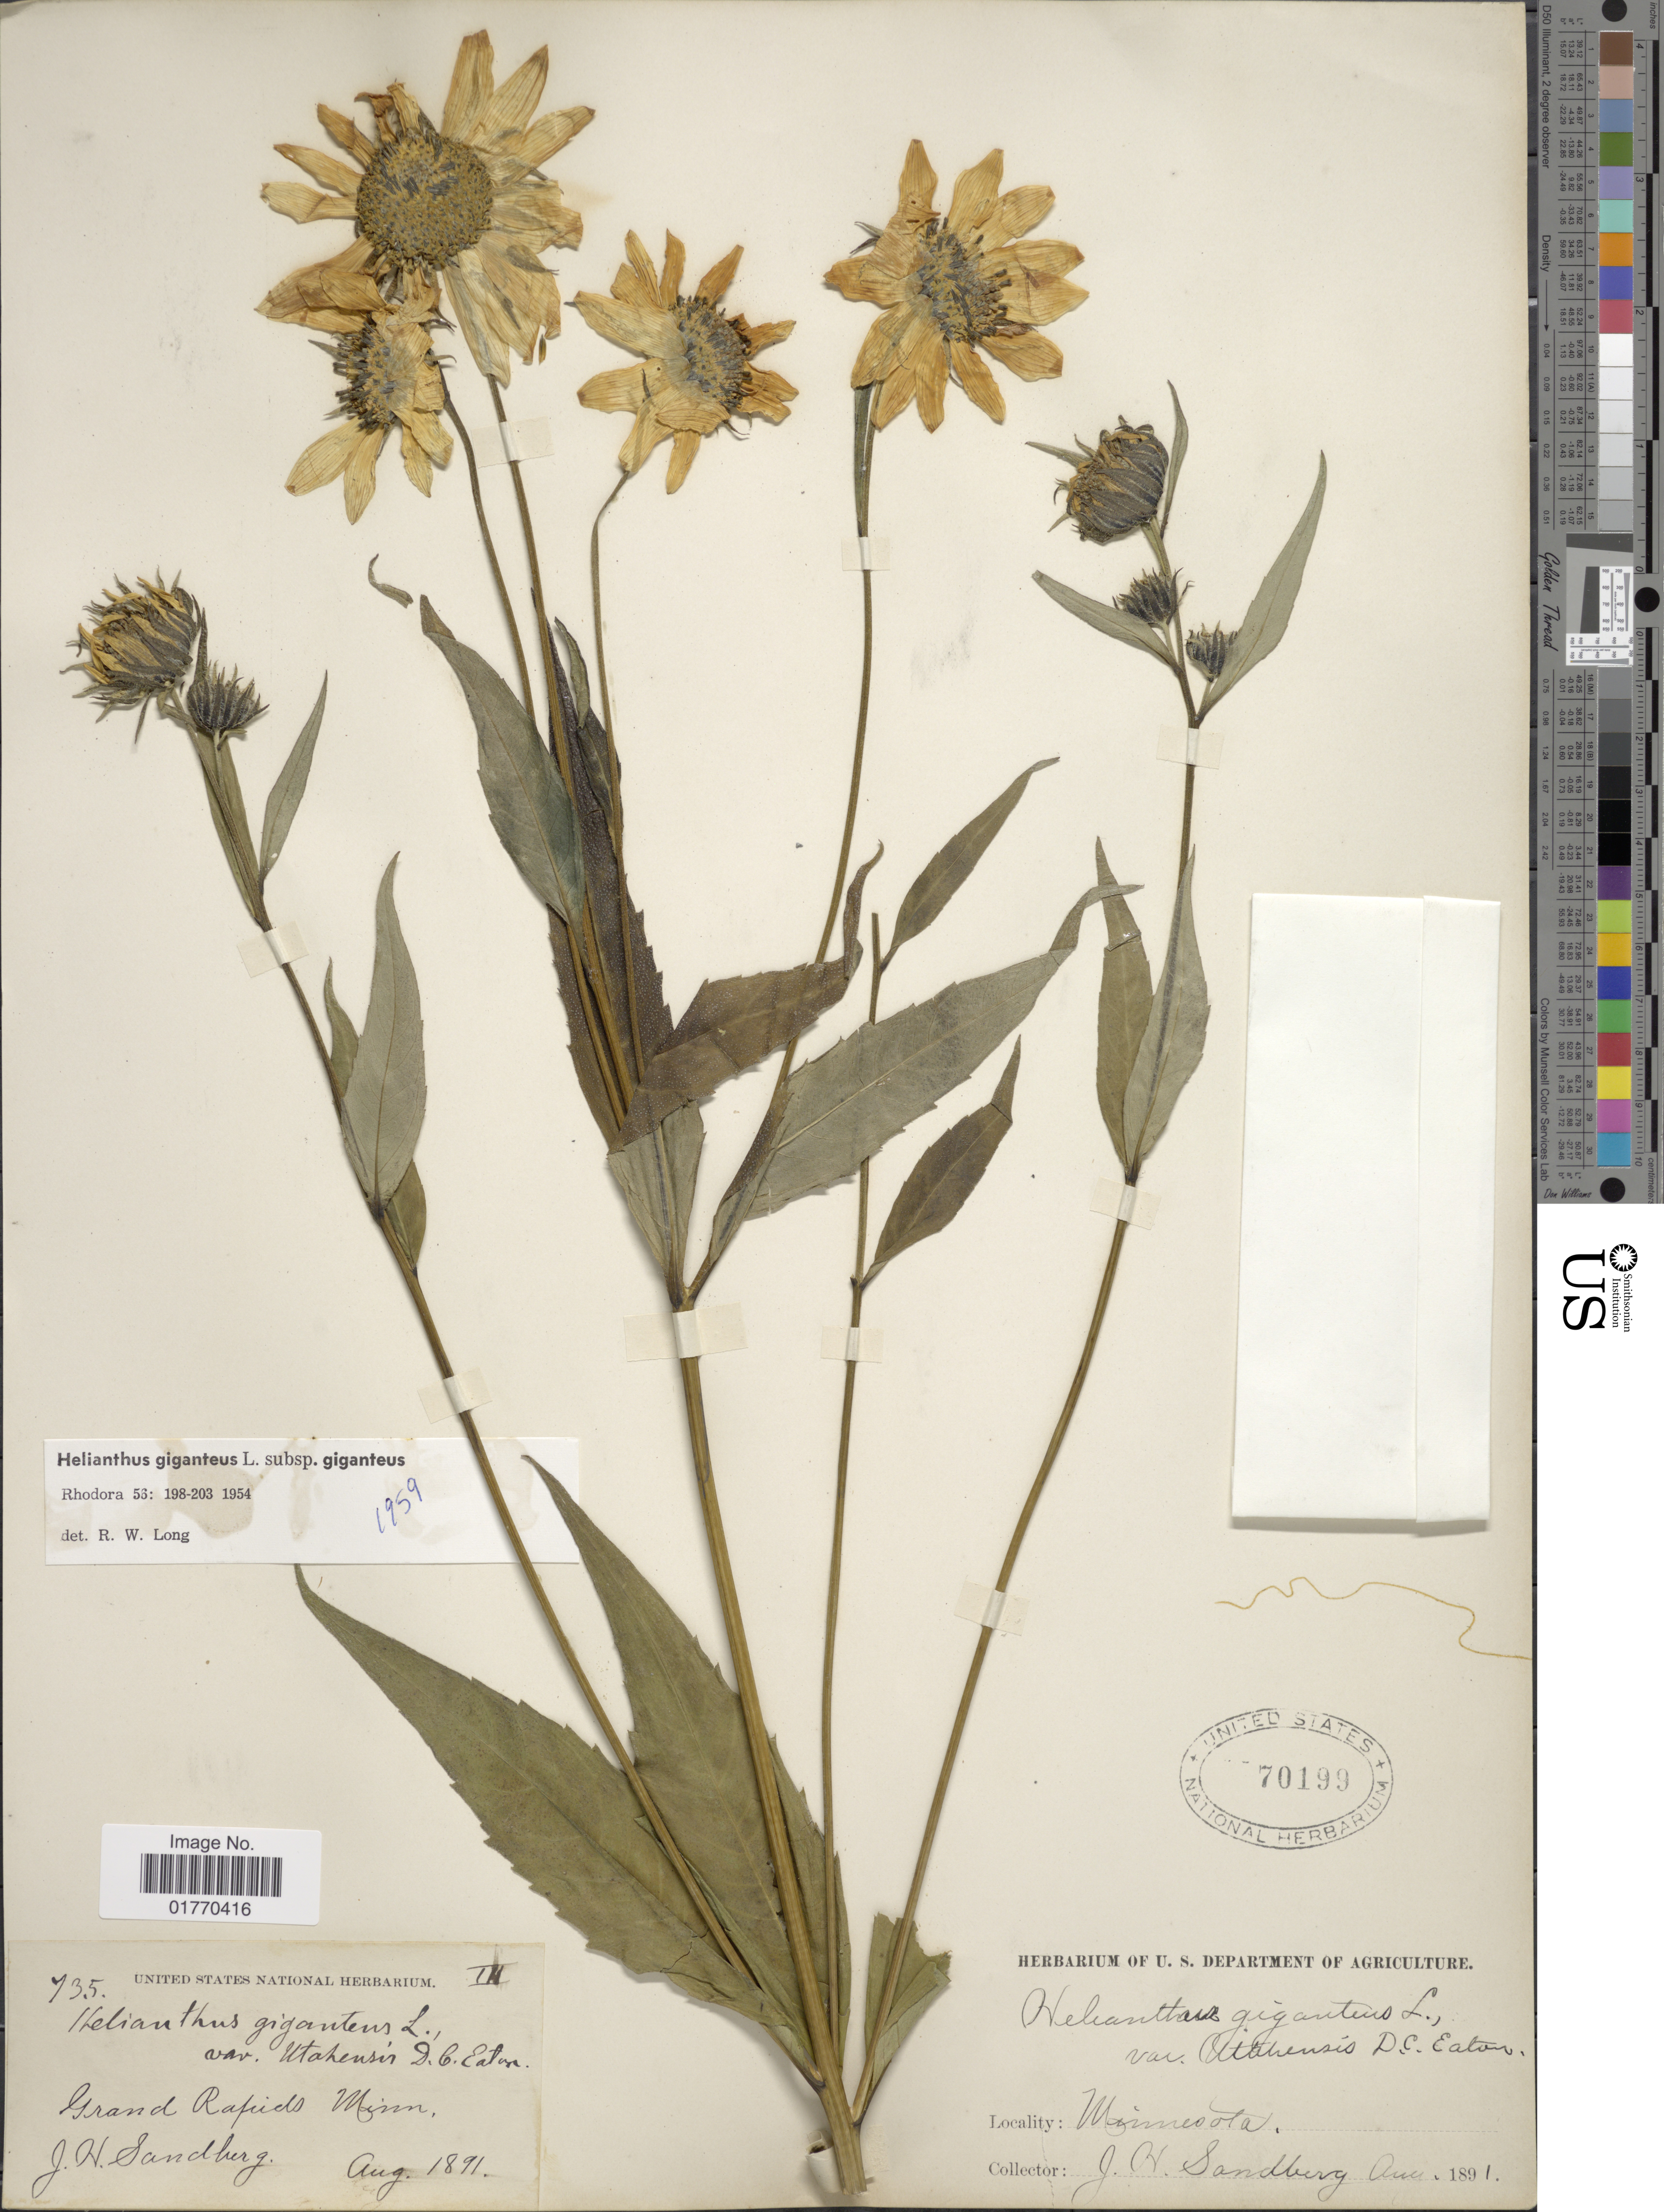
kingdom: Plantae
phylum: Tracheophyta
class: Magnoliopsida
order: Asterales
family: Asteraceae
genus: Helianthus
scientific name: Helianthus giganteus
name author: L.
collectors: J. H. Sandberg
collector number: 735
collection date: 1891-08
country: United States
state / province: Minnesota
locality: Grand Rapids, Minn.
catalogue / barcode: US 70199